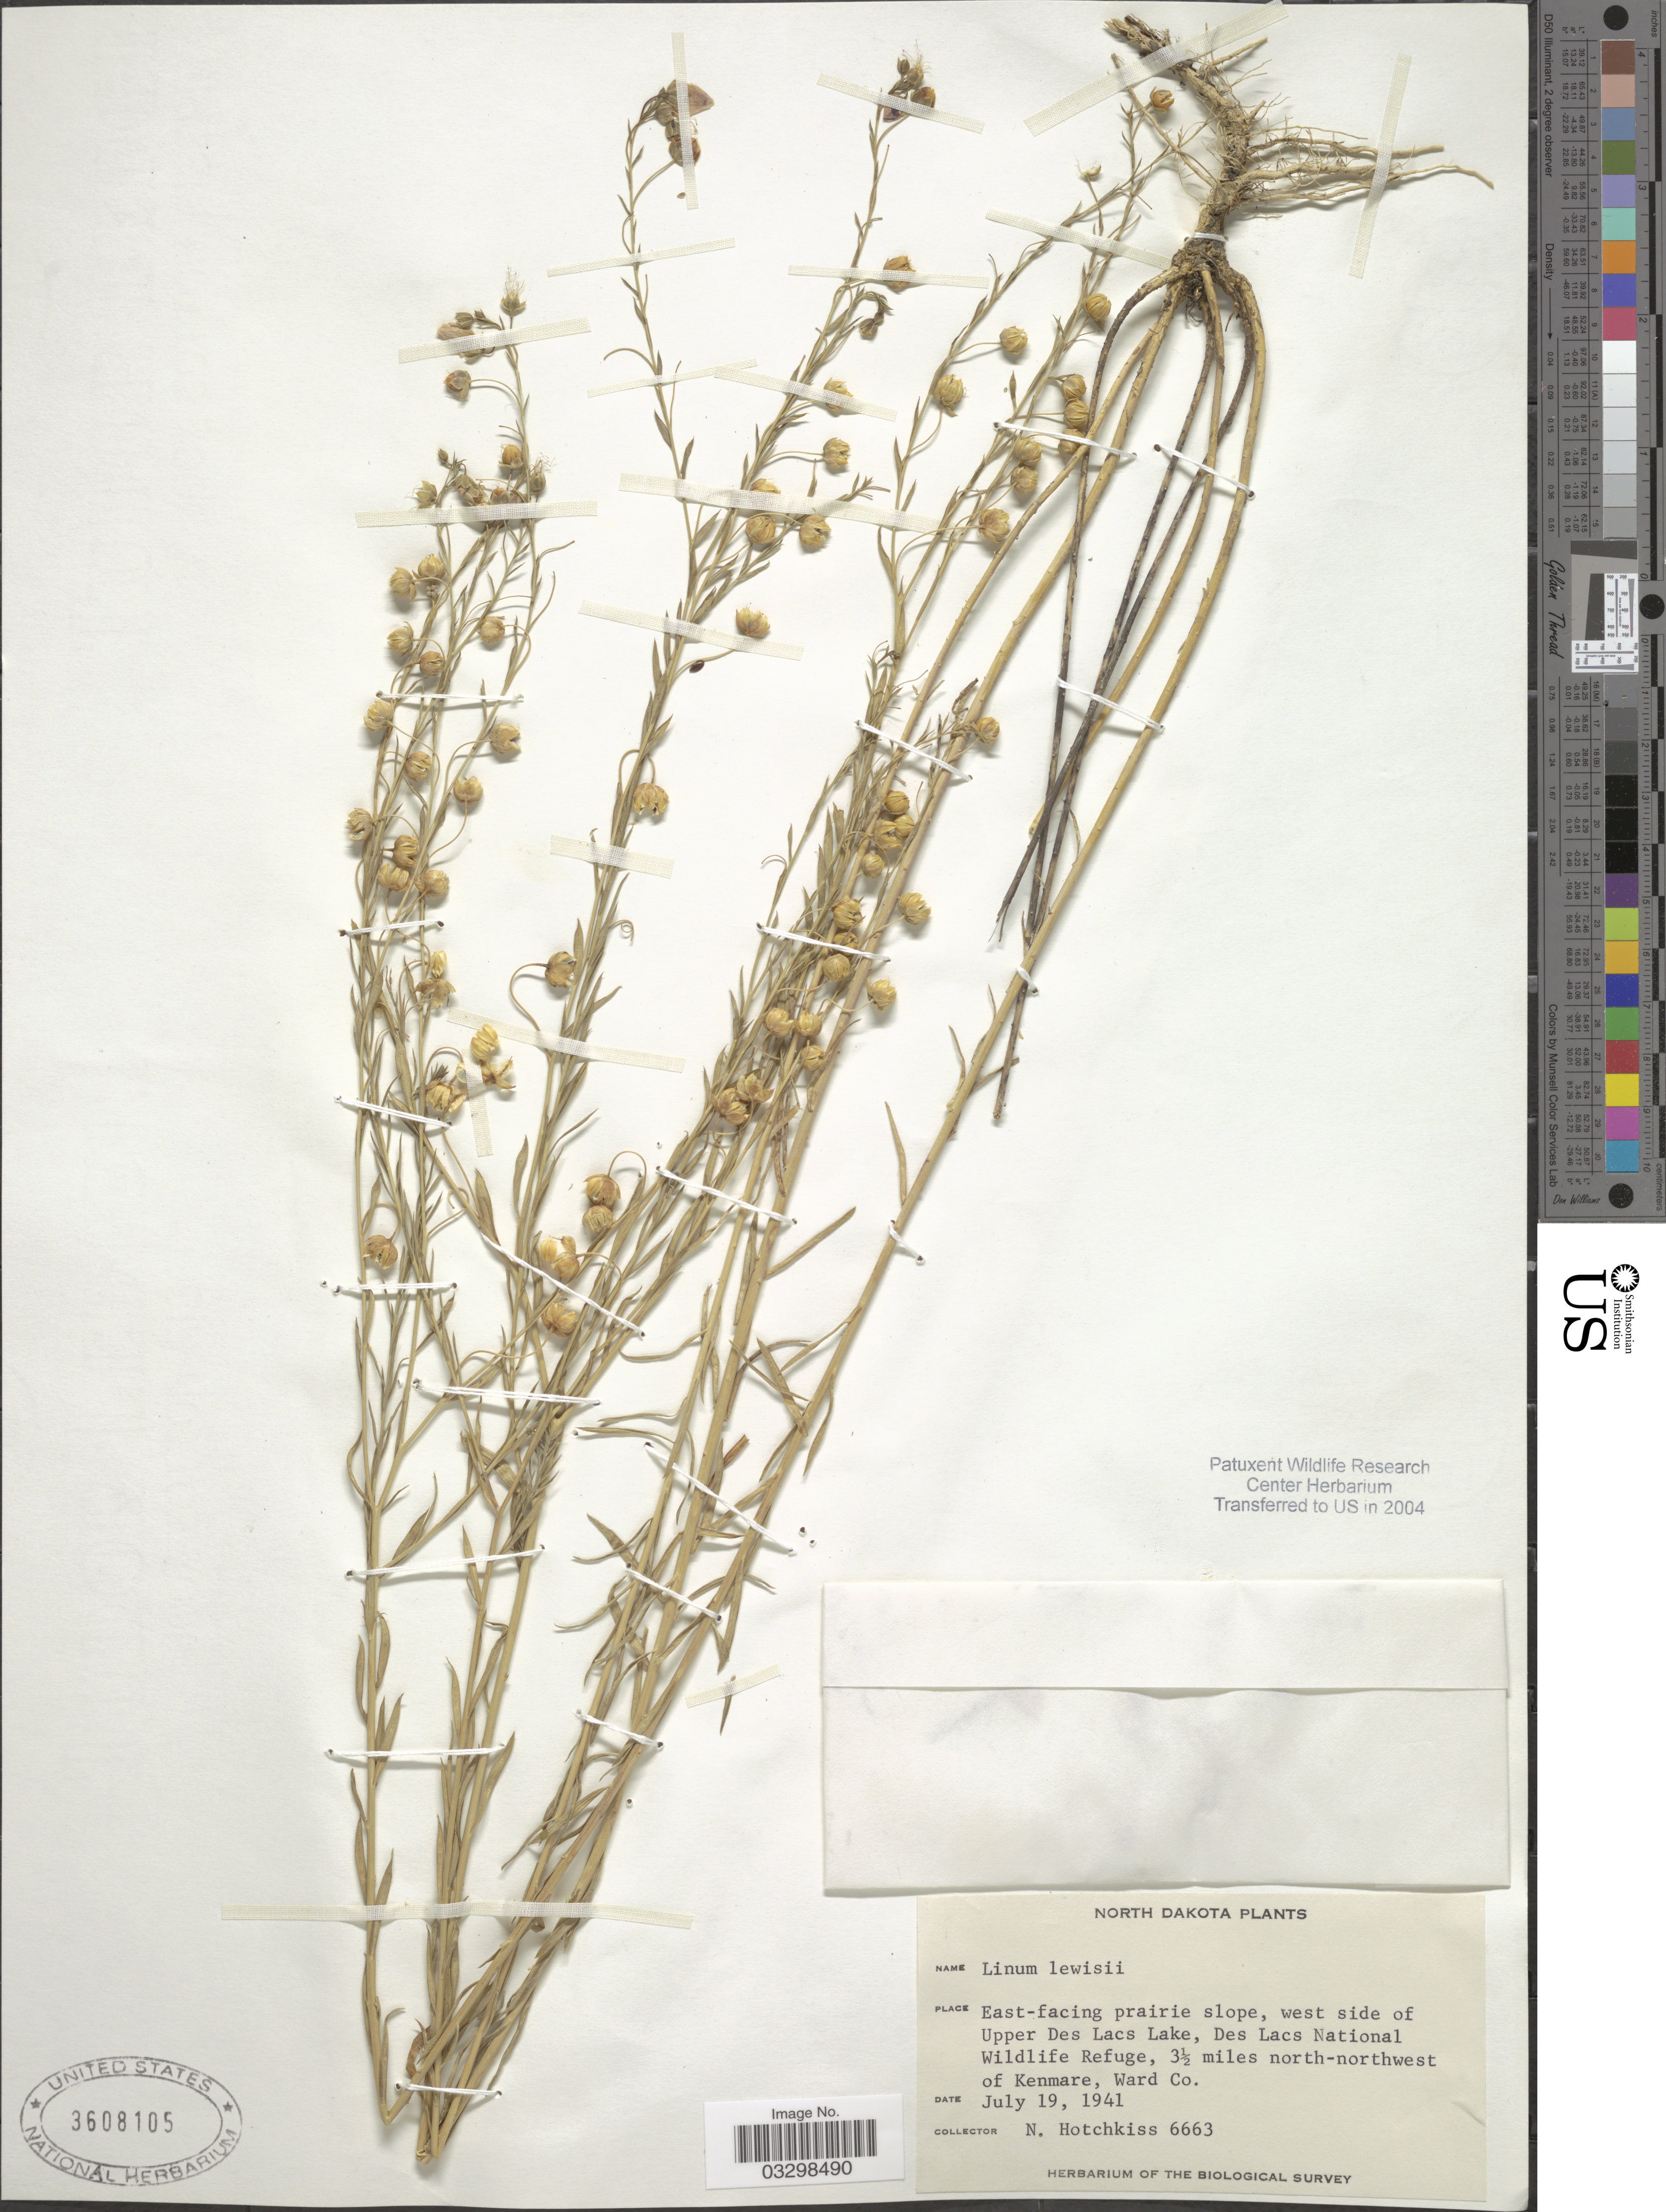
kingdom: Plantae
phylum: Tracheophyta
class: Magnoliopsida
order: Malpighiales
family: Linaceae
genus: Linum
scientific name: Linum lewisii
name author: Pursh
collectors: N. Hotchkiss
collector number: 6663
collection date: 1941-07-19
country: United States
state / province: North Dakota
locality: East-facing prairie slope, west side of Upper Des Lacs Lake, Des Lacs National Wildlife Refuge, 3½ miles north-northwest of Kenmare, Ward Co.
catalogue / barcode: US 3608105